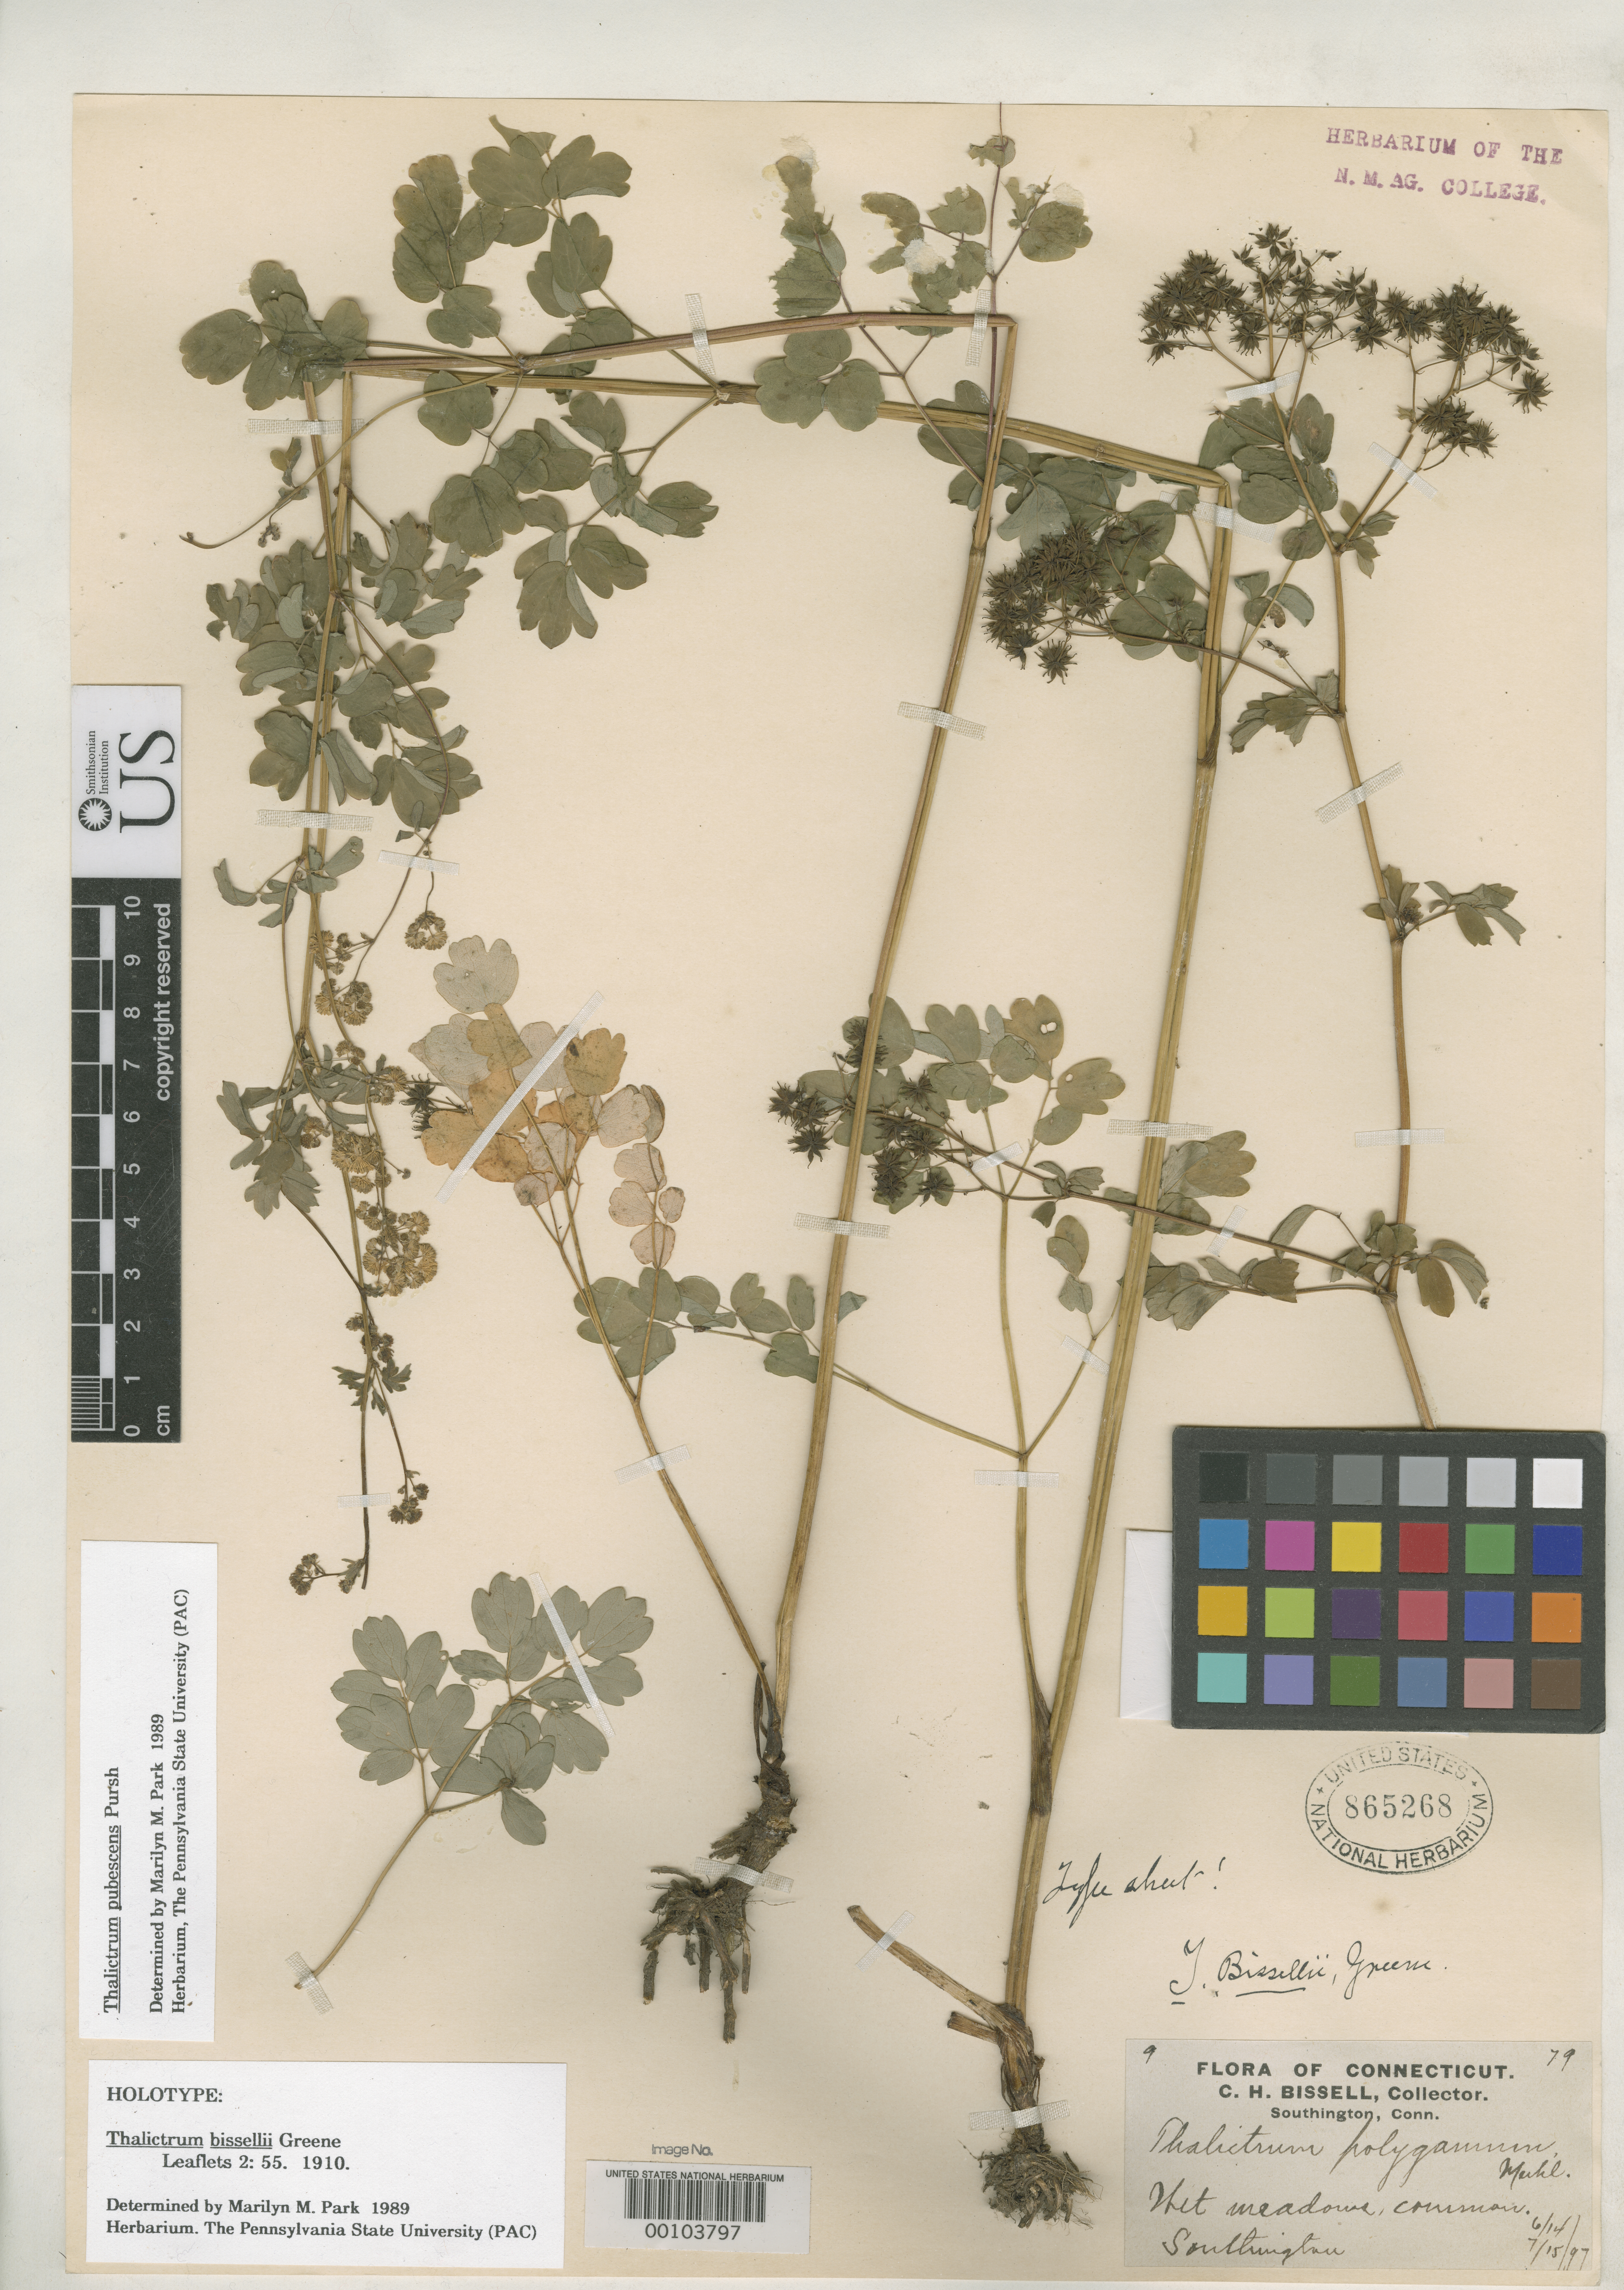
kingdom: Plantae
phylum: Tracheophyta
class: Magnoliopsida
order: Ranunculales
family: Ranunculaceae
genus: Thalictrum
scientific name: Thalictrum bissellii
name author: Greene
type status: Holotype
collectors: C. Bissell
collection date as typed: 14 Jun 1897 and 15 Jul 1897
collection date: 1897-06-14,1897-07-15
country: United States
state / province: Connecticut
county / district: Hartford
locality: Southington.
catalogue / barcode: US 865268